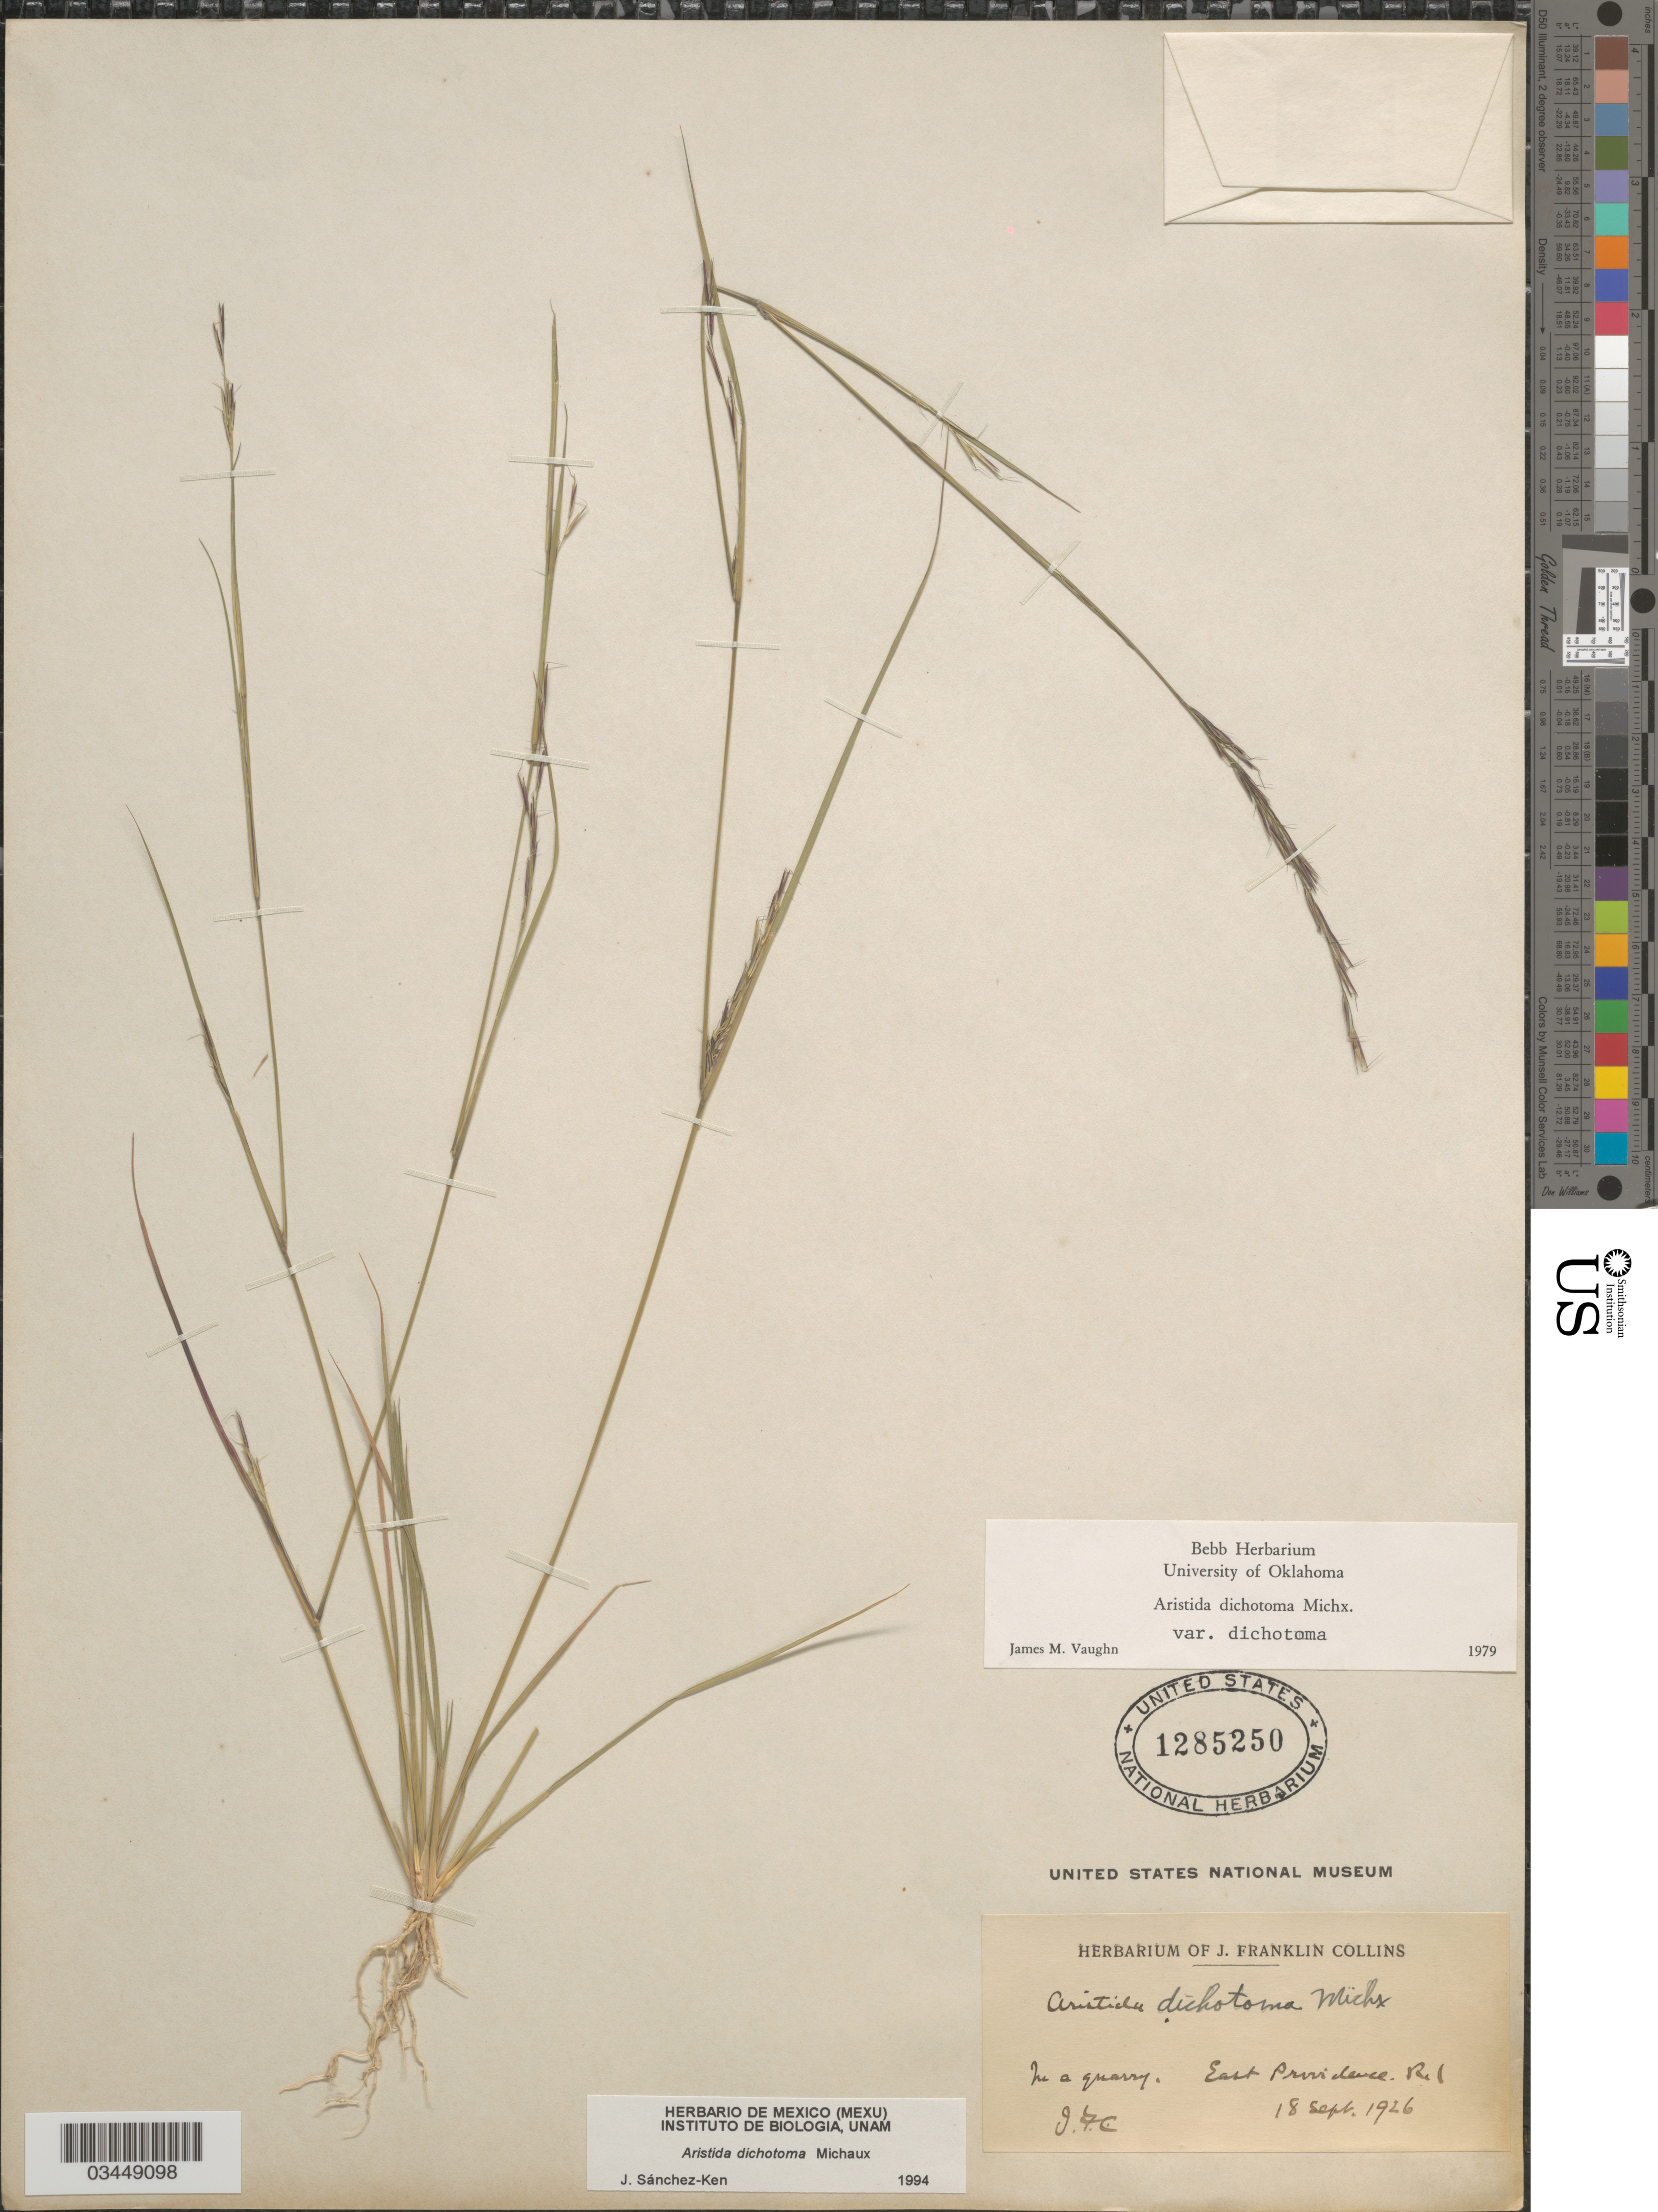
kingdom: Plantae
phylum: Tracheophyta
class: Liliopsida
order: Poales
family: Poaceae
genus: Aristida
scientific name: Aristida dichotoma var. dichotoma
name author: Michx.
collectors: J. Collins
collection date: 1926-09-18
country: United States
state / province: Rhode Island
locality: In a quarry. East Providence.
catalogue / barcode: US 1285250